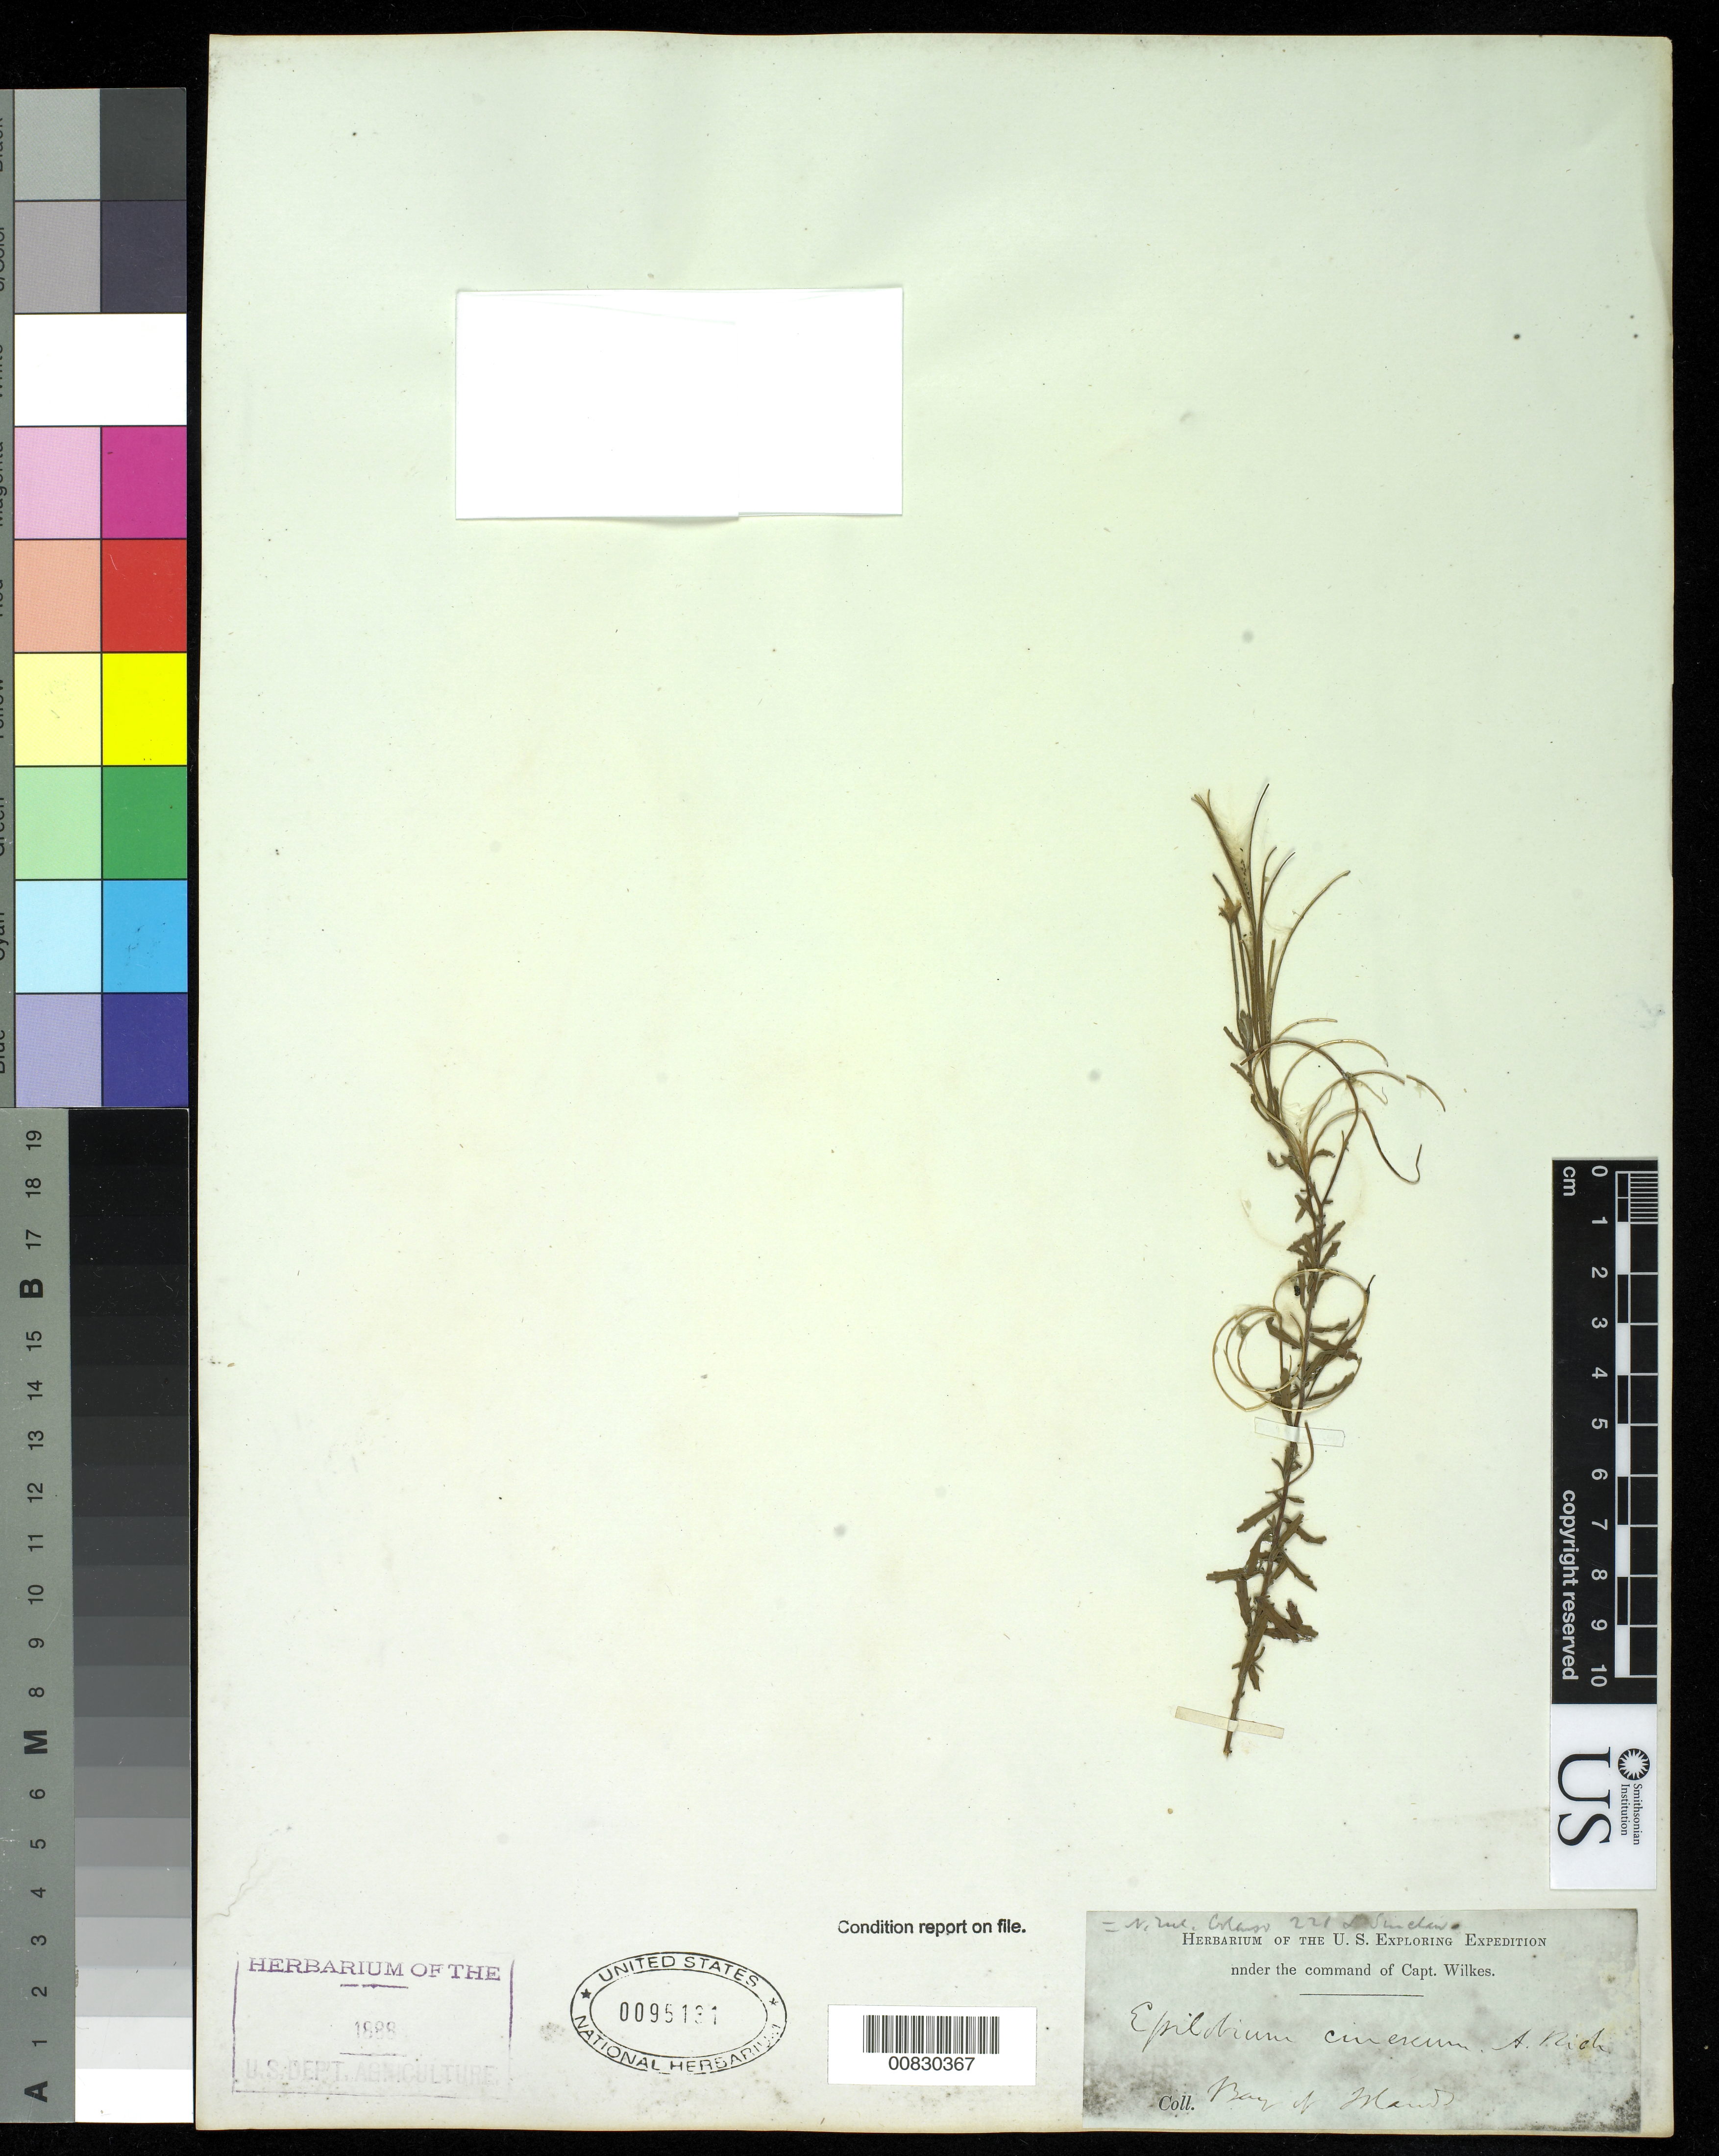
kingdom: Plantae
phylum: Tracheophyta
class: Magnoliopsida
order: Myrtales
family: Onagraceae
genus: Epilobium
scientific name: Epilobium billardiereanum subsp. cinereum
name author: (A. Rich.) P.H. Raven & Engelhorn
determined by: Wagner, W. L., (BOT), Smithsonian Institution - National Museum of Natural History (UNITED STATES)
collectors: Wilkes Explor. Exped.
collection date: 1838/1842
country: New Zealand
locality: Bay of Islands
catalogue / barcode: US 95131